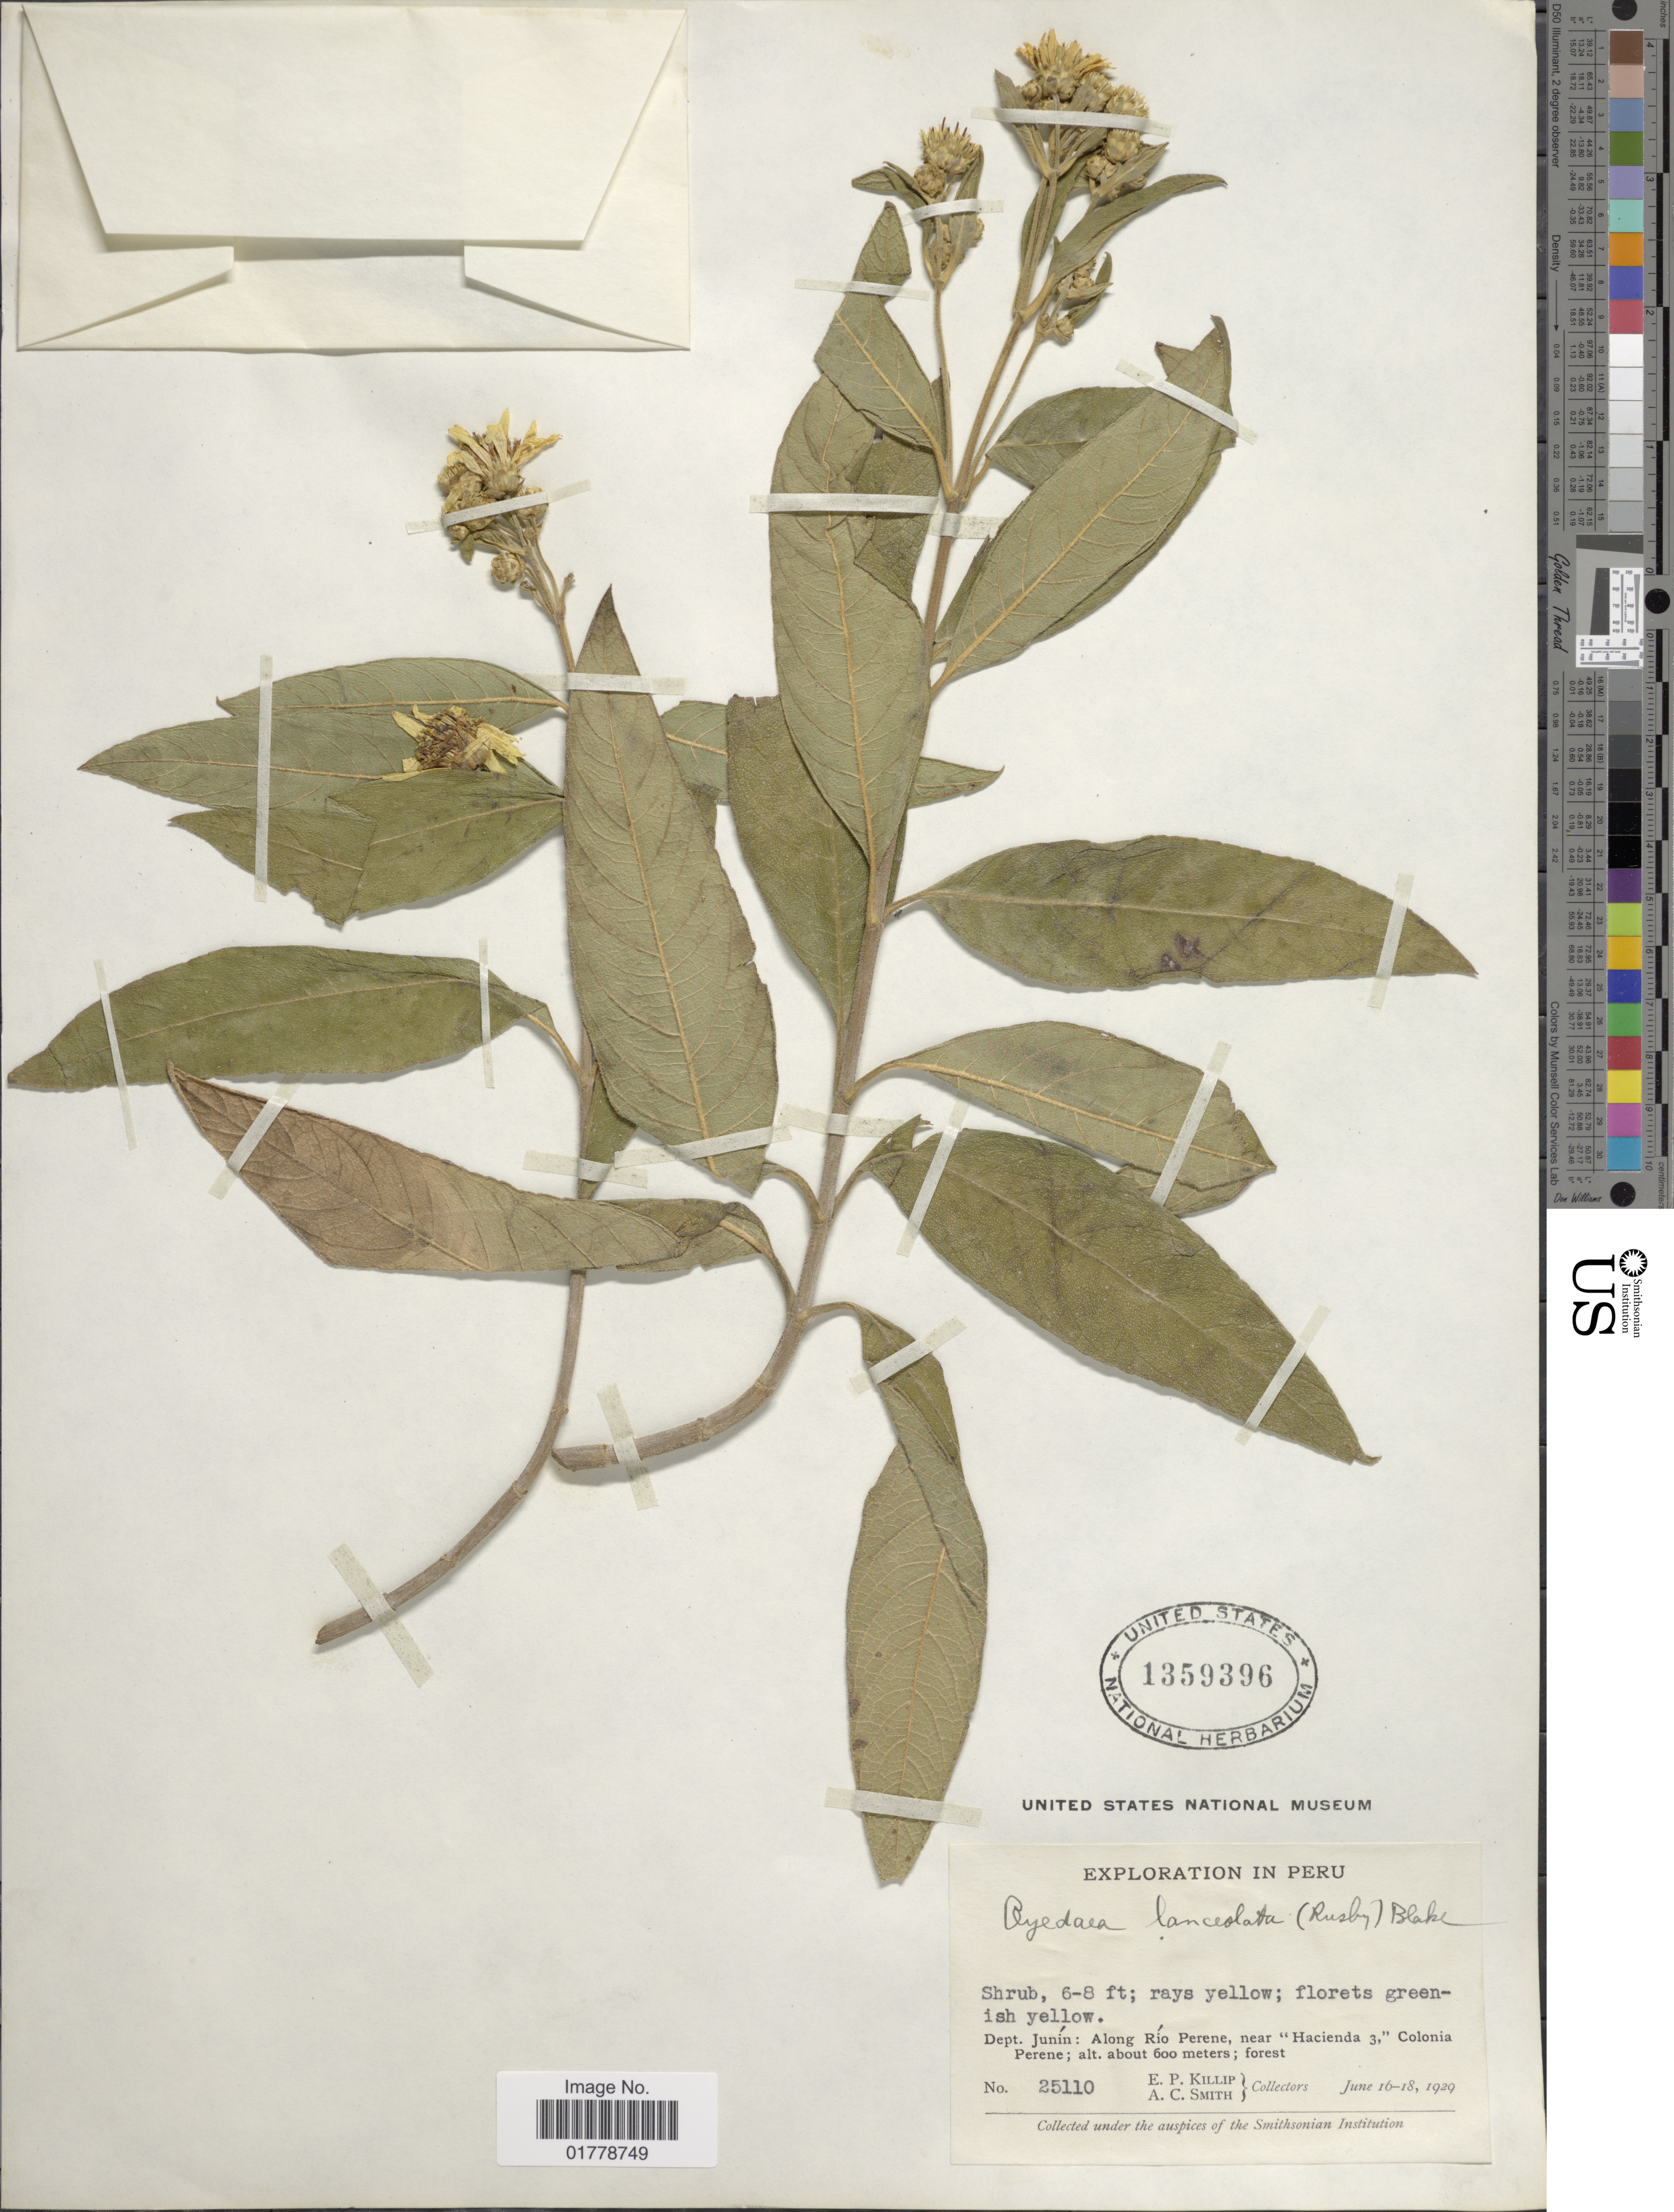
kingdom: Plantae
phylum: Tracheophyta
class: Magnoliopsida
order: Asterales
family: Asteraceae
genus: Oyedaea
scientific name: Oyedaea lanceolata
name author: (Rusby) S.F. Blake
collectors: E. P. Killip & A. C. Smith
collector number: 25110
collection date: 1929-06-16/1929-06-18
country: Peru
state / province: Junín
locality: Dept. Junín: Along Río Perene, near "Hacienda 3", Colonia Perene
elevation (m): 600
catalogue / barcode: US 1359396